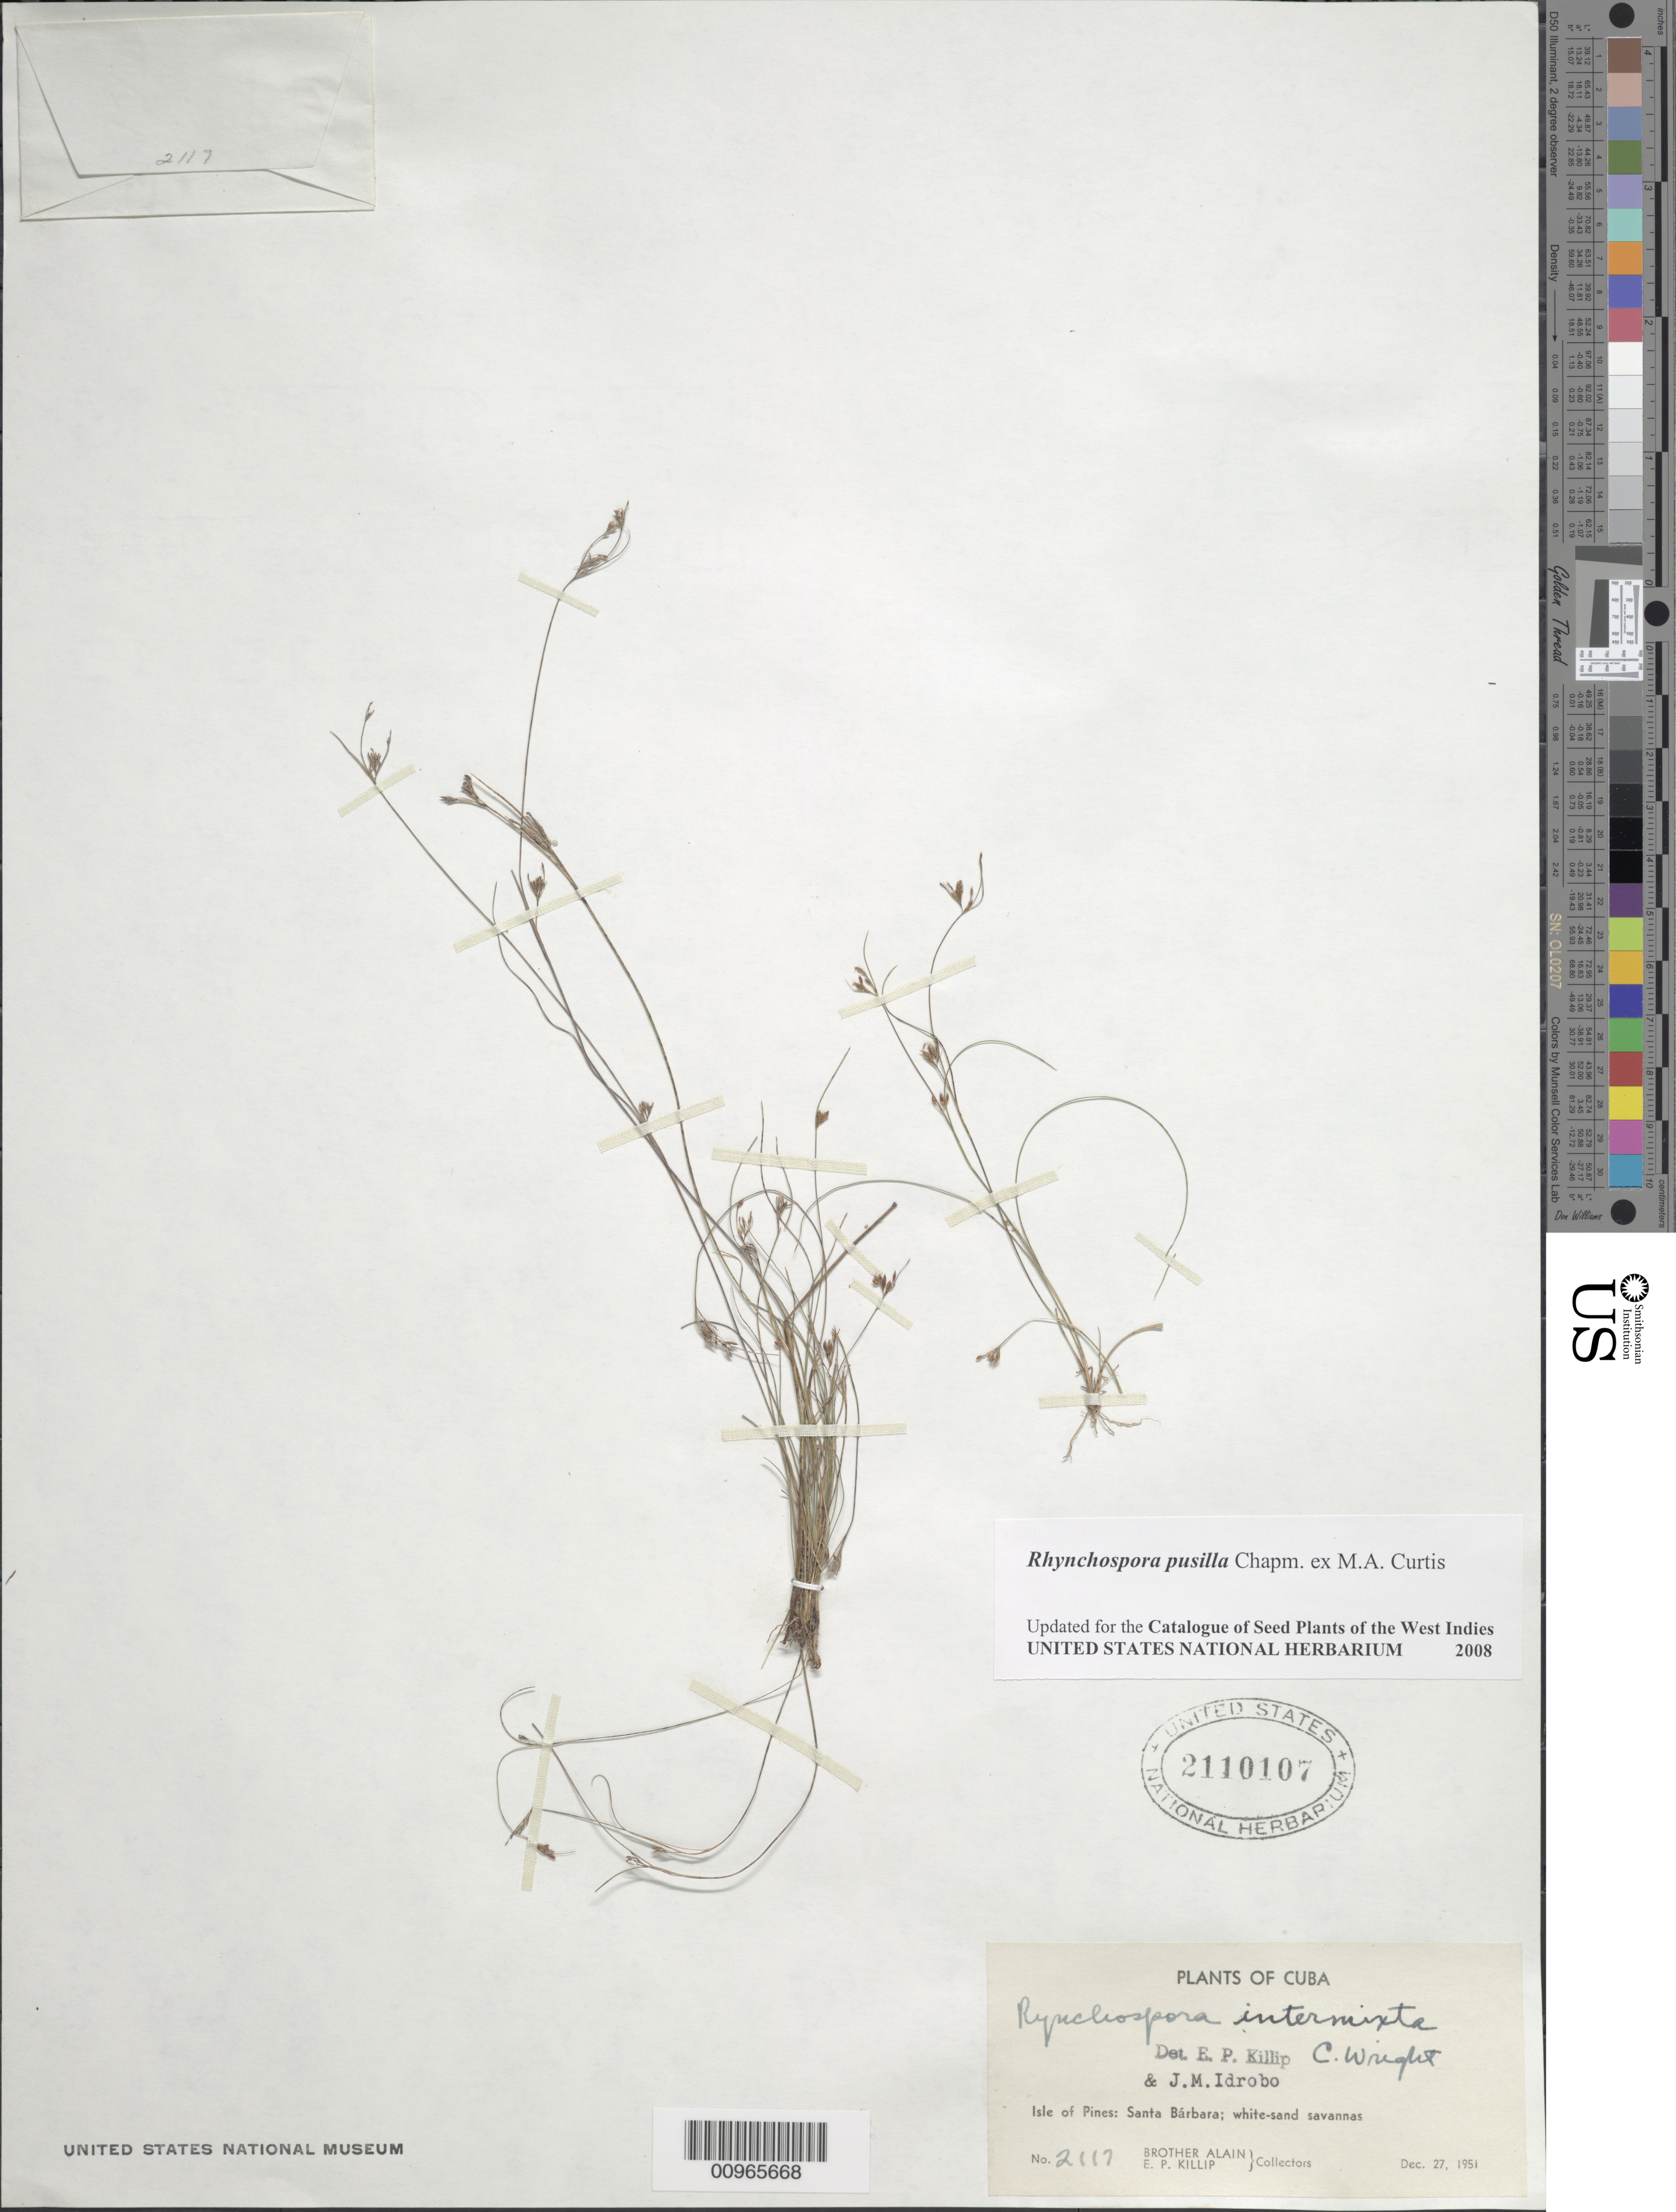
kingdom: Plantae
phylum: Tracheophyta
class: Liliopsida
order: Poales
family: Cyperaceae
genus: Rhynchospora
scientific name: Rhynchospora intermixta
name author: C. Wright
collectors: A. H. Liogier & E. P. Killip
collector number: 2117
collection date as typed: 27 Dec 1951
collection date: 1951-12-27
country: Cuba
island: Isla de la Juventud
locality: Isle of Pines, Santa Bárbara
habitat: White-sand savannas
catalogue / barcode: US 2110107